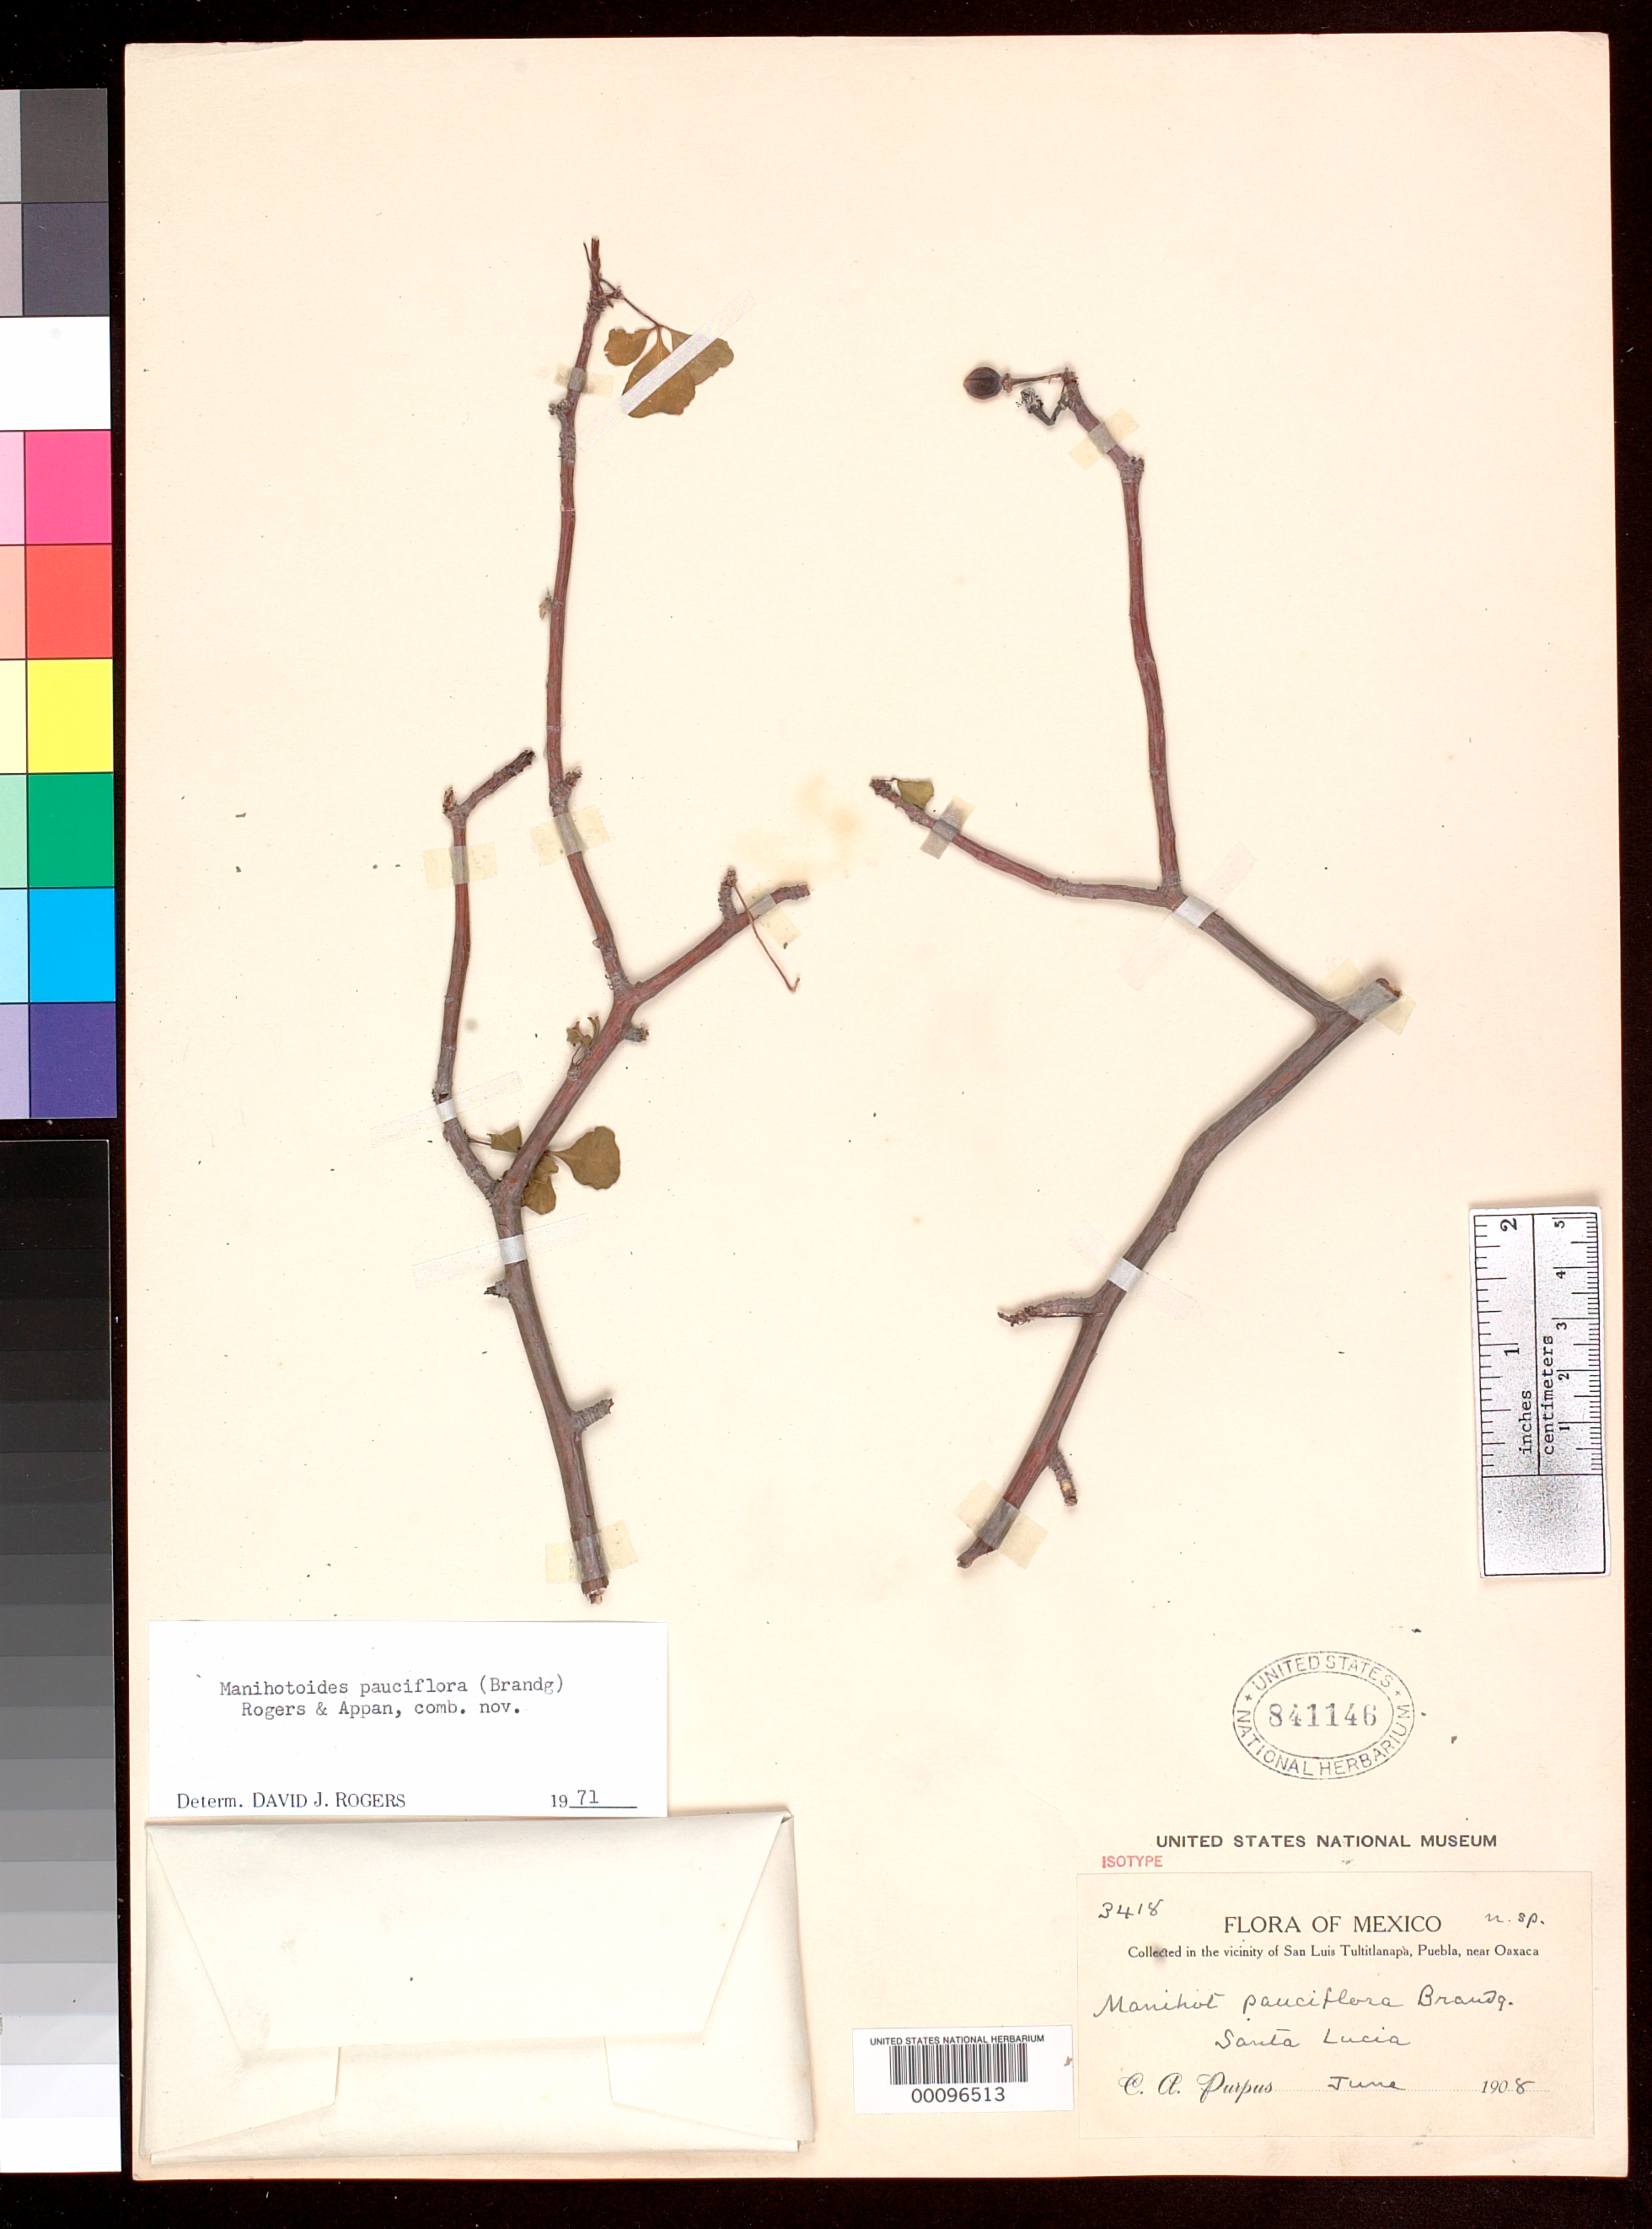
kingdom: Plantae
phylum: Tracheophyta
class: Magnoliopsida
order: Malpighiales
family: Euphorbiaceae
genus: Manihot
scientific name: Manihot pauciflora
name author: Brandegee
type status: Isotype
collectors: C. A. Purpus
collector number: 3418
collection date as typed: Jun 1908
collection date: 1908-06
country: Mexico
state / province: Puebla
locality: San Lucia.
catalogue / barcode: US 841146